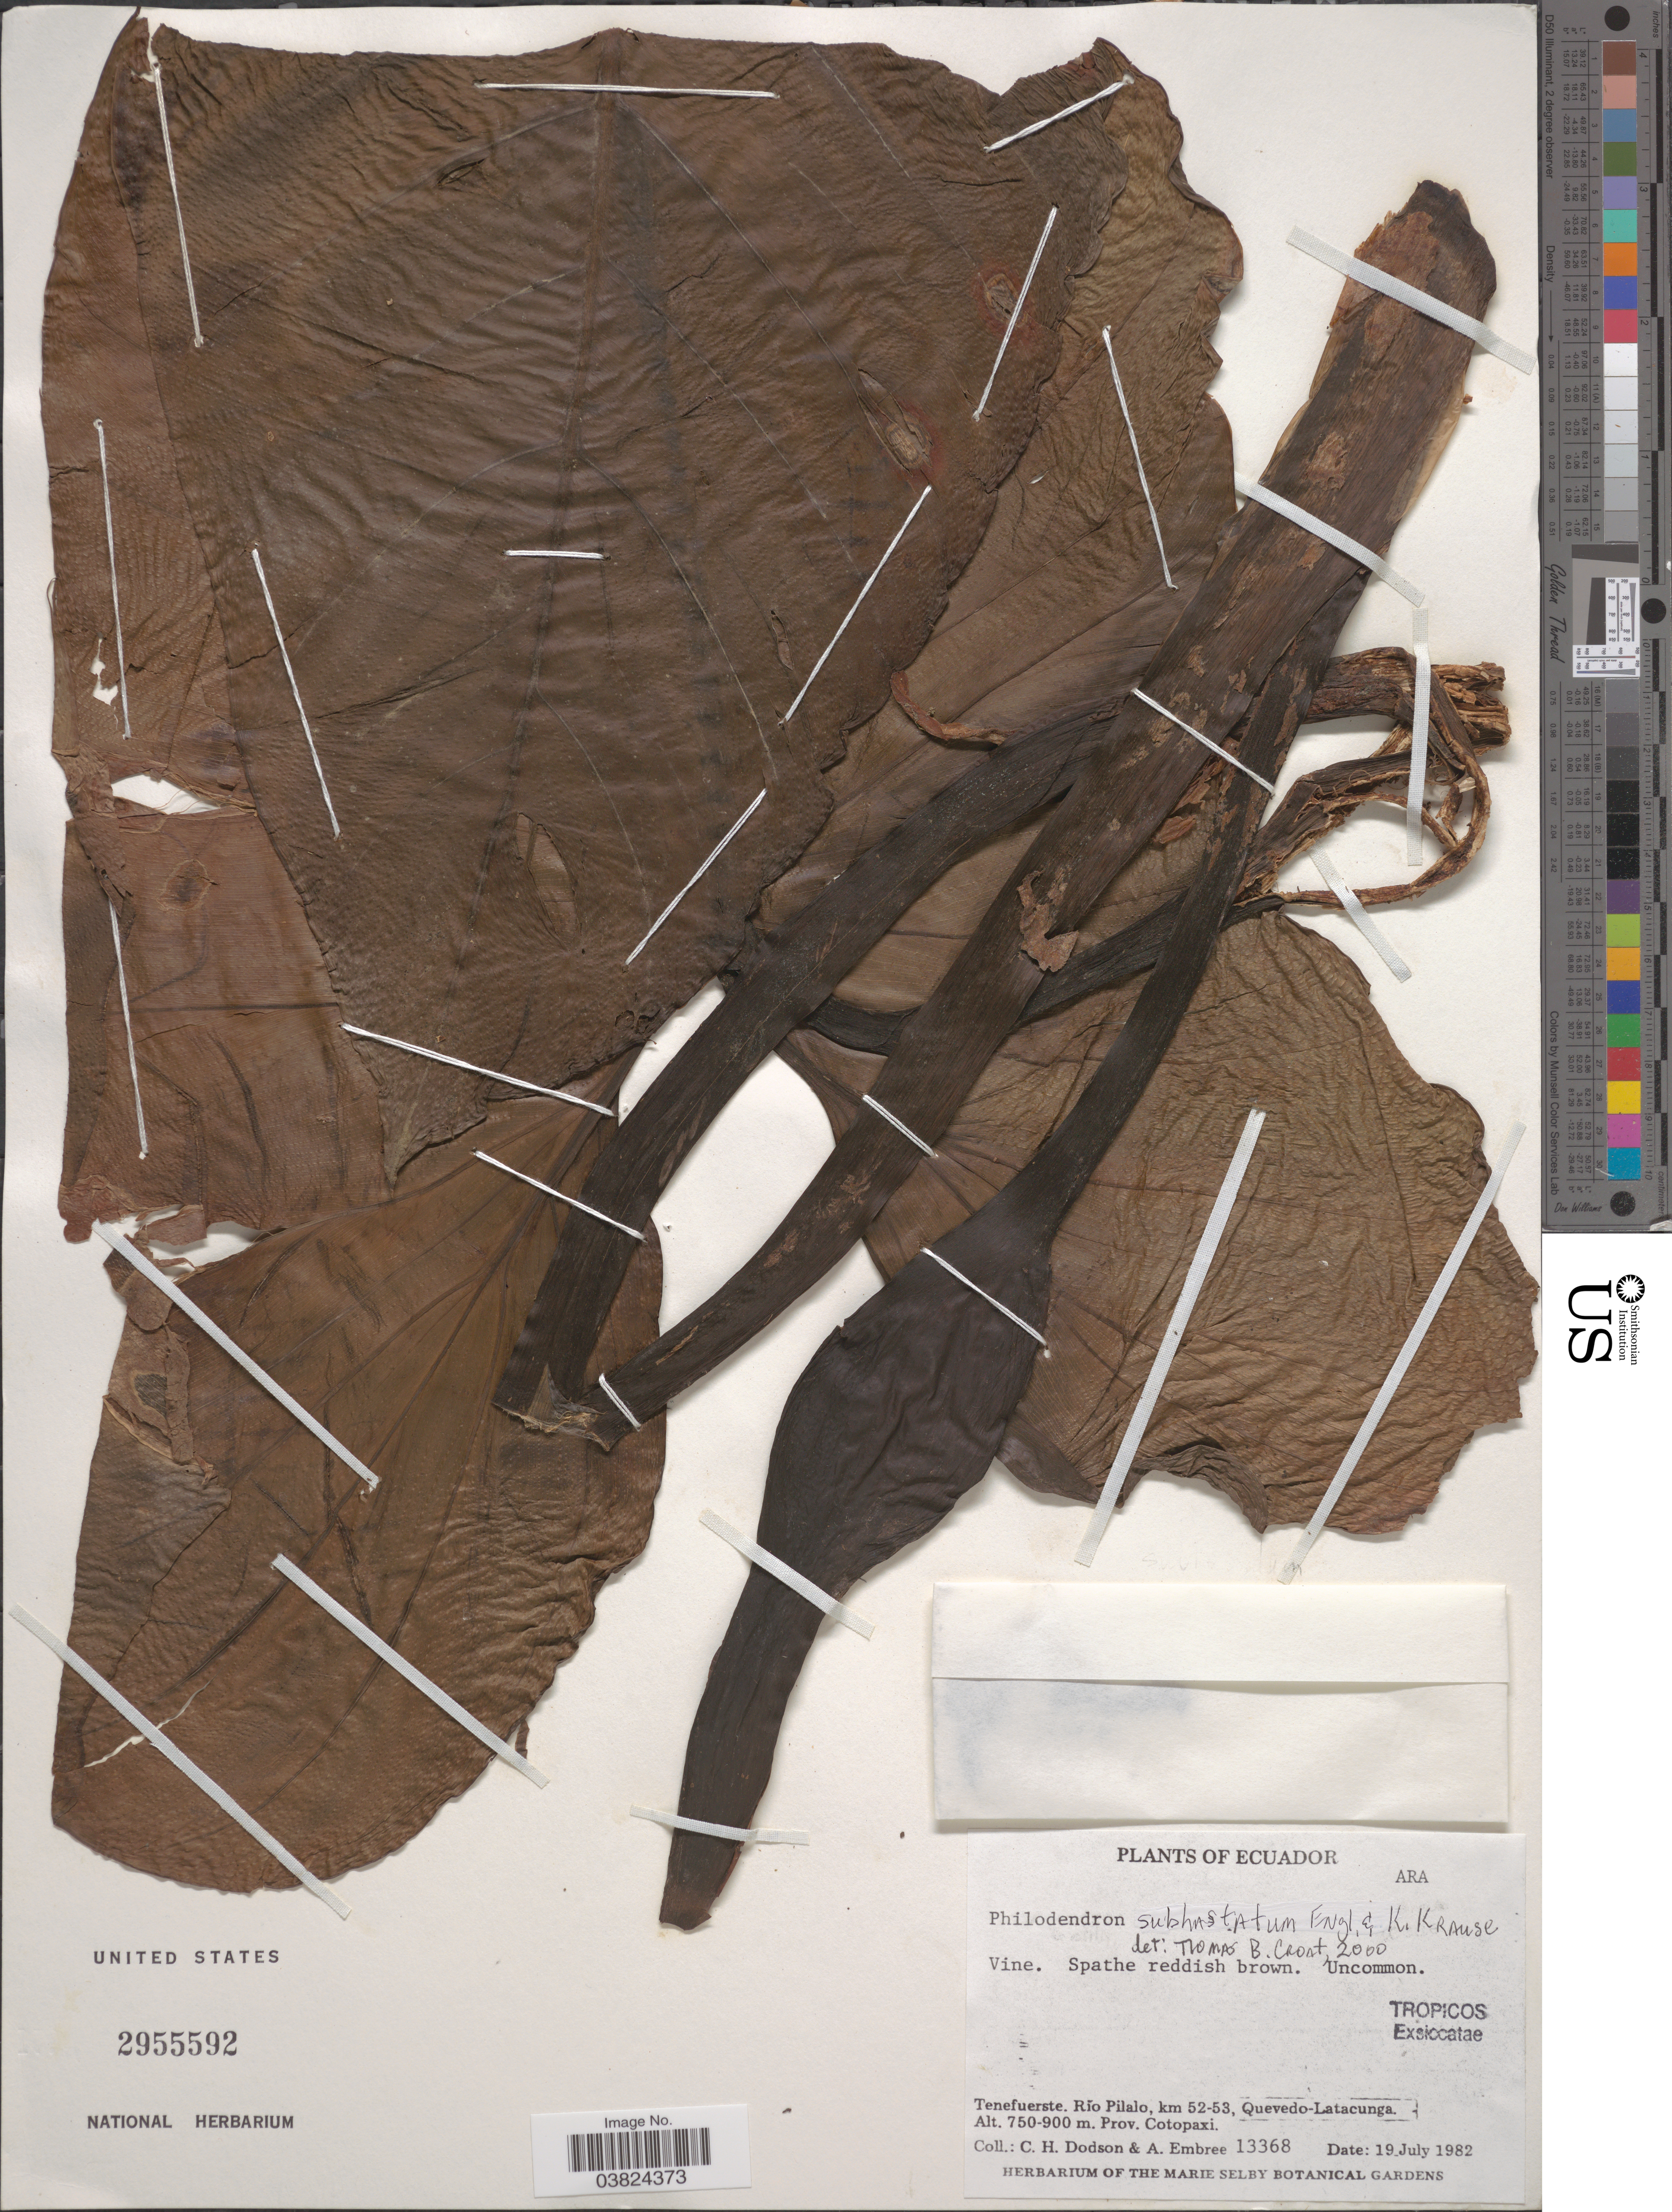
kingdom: Plantae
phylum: Tracheophyta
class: Liliopsida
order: Alismatales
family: Araceae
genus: Philodendron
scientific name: Philodendron subhastatum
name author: K. Krause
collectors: C. H. Dodson & A. Embree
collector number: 13368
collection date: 1982-07-19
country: Ecuador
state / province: Cotopaxi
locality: Tenefuerste. Río Pilalo, km 52-53, Quevedo-Latacunga.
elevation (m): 750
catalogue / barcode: US 2955592